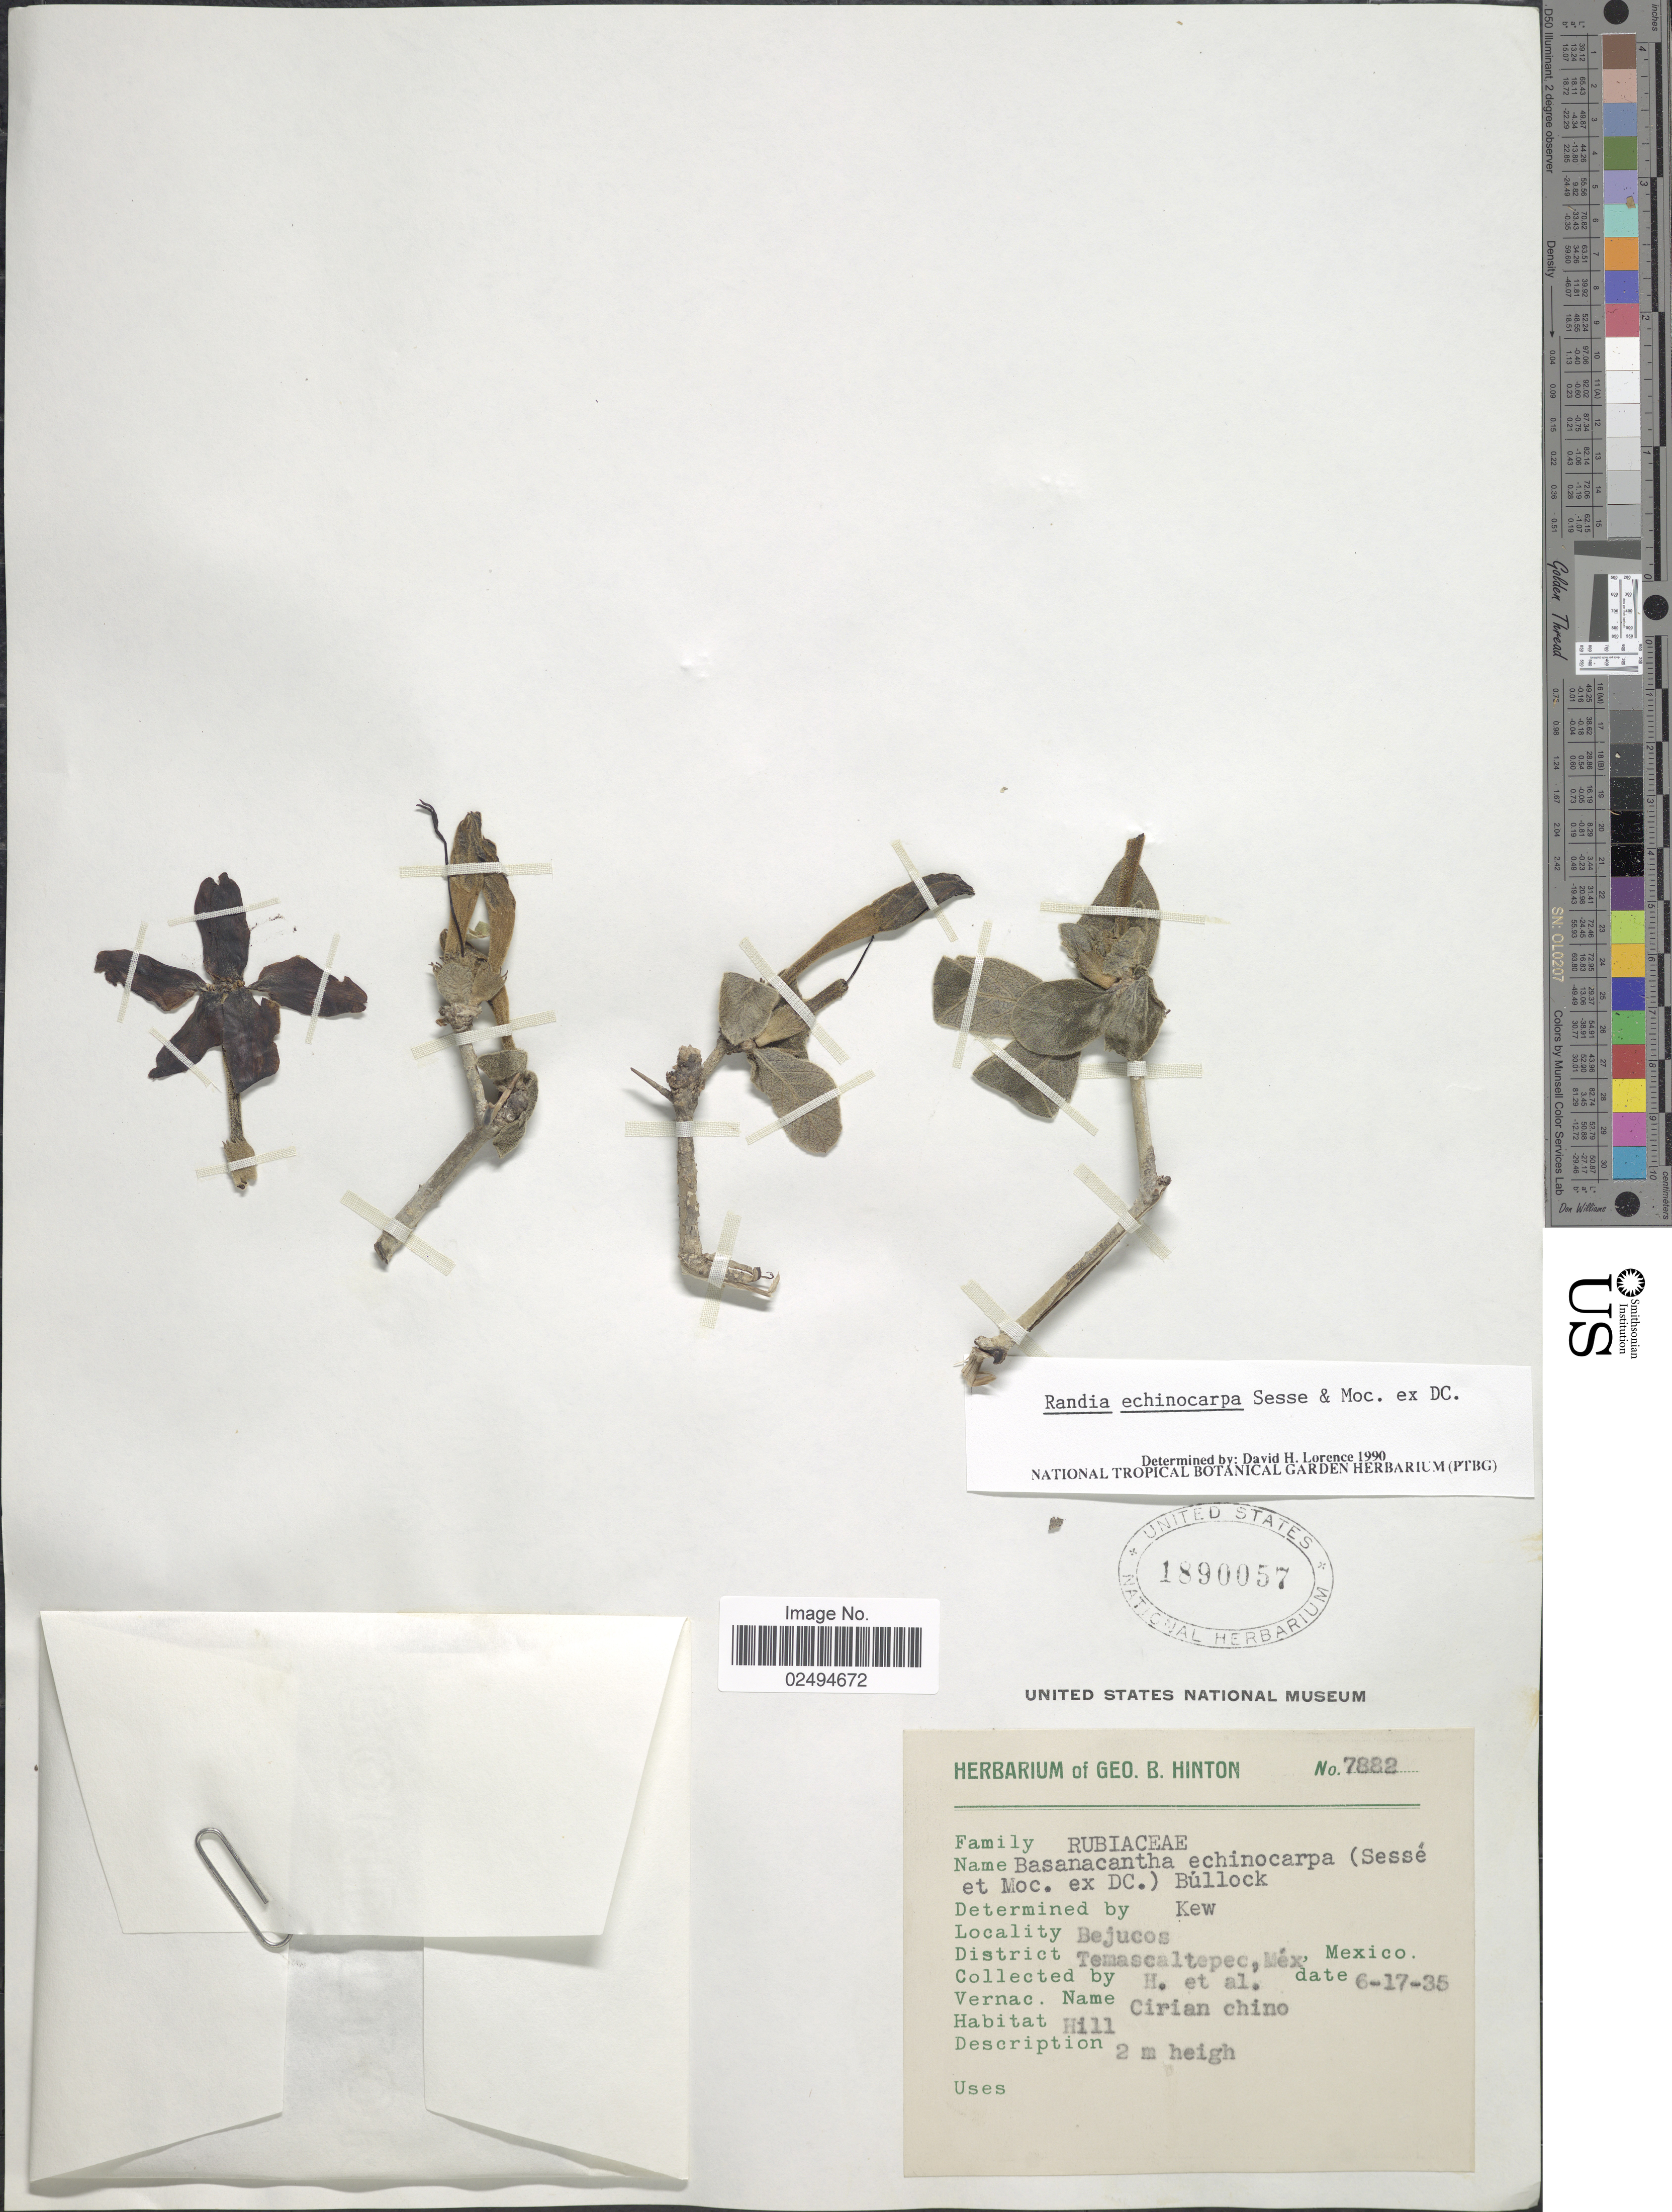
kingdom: Plantae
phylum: Tracheophyta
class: Magnoliopsida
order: Gentianales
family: Rubiaceae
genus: Randia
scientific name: Randia echinocarpa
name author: Sessé & Moc. ex DC.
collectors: G. B. Hinton & et al.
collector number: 7882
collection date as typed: Transcribed d/m/y: 17/6/35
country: Mexico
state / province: México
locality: Bejucos, District Temascaltepec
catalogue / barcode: US 1890057